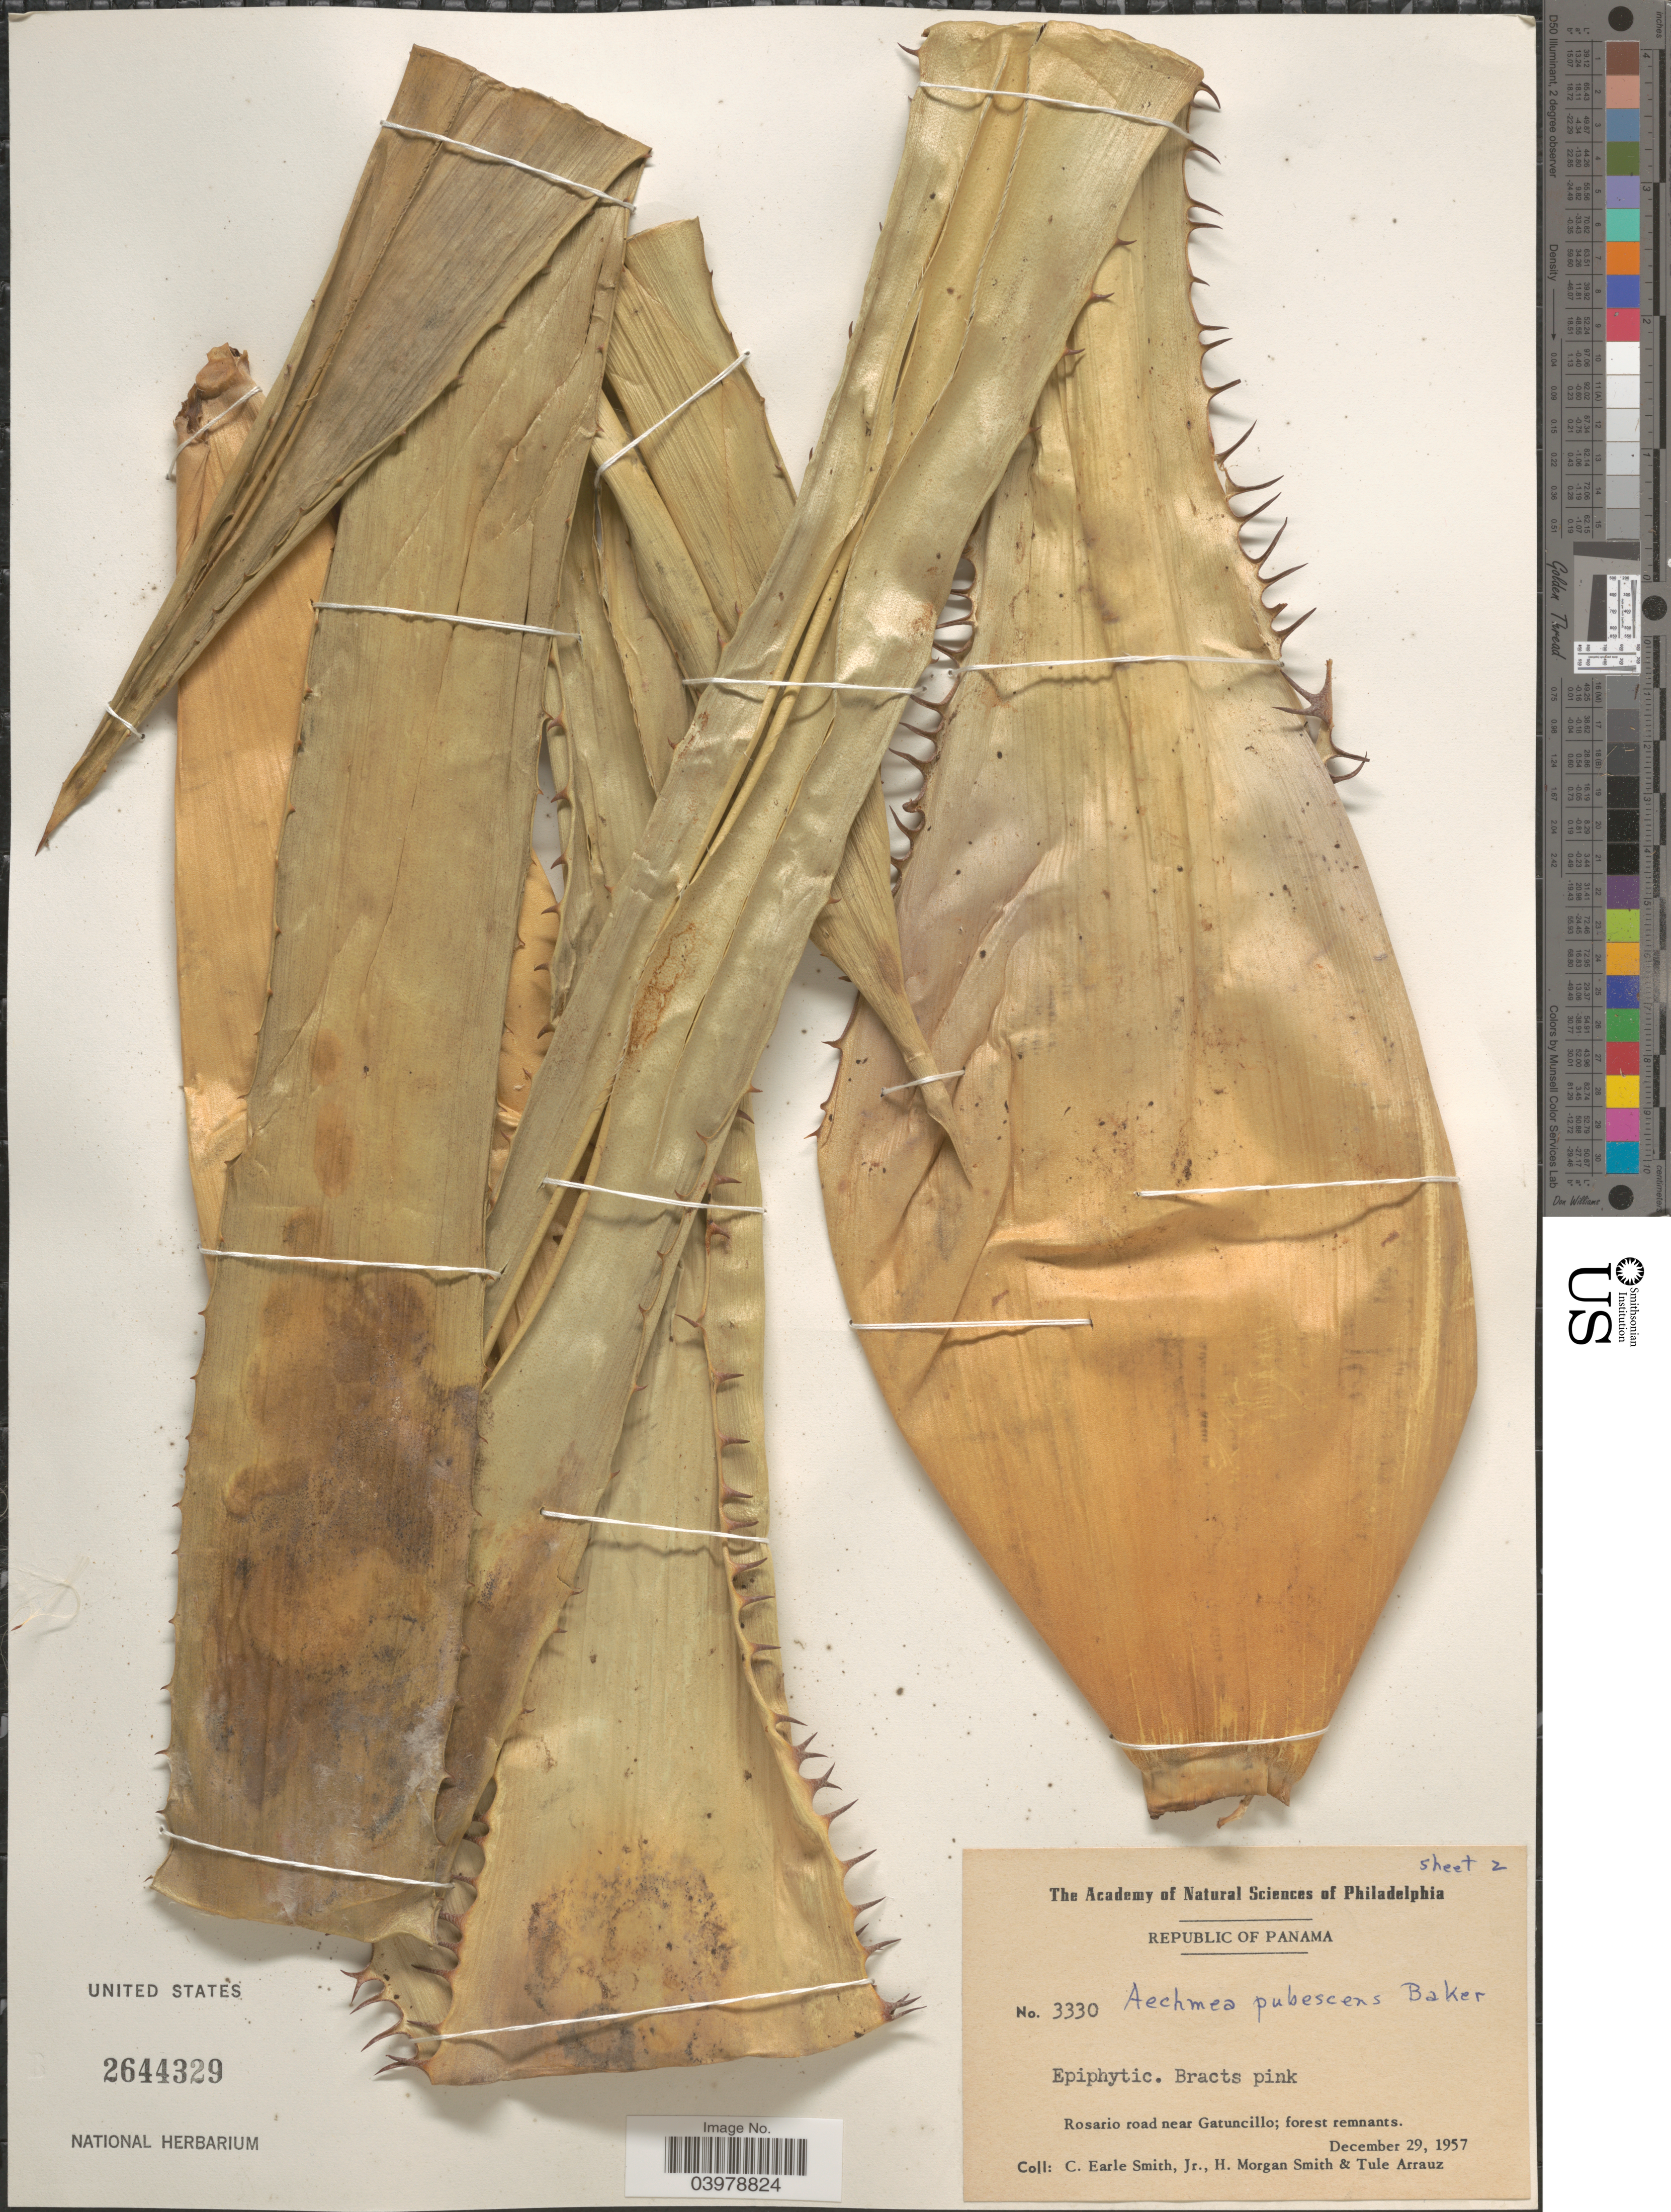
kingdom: Plantae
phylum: Tracheophyta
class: Liliopsida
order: Poales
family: Bromeliaceae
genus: Aechmea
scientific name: Aechmea pubescens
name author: Baker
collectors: C. E. Smith Jr., H. M. Smith & T. Arrauz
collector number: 3330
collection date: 1957-12-29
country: Panama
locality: Republic of Panama. Rosario road near Gatuncillo.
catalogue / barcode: US 2644329